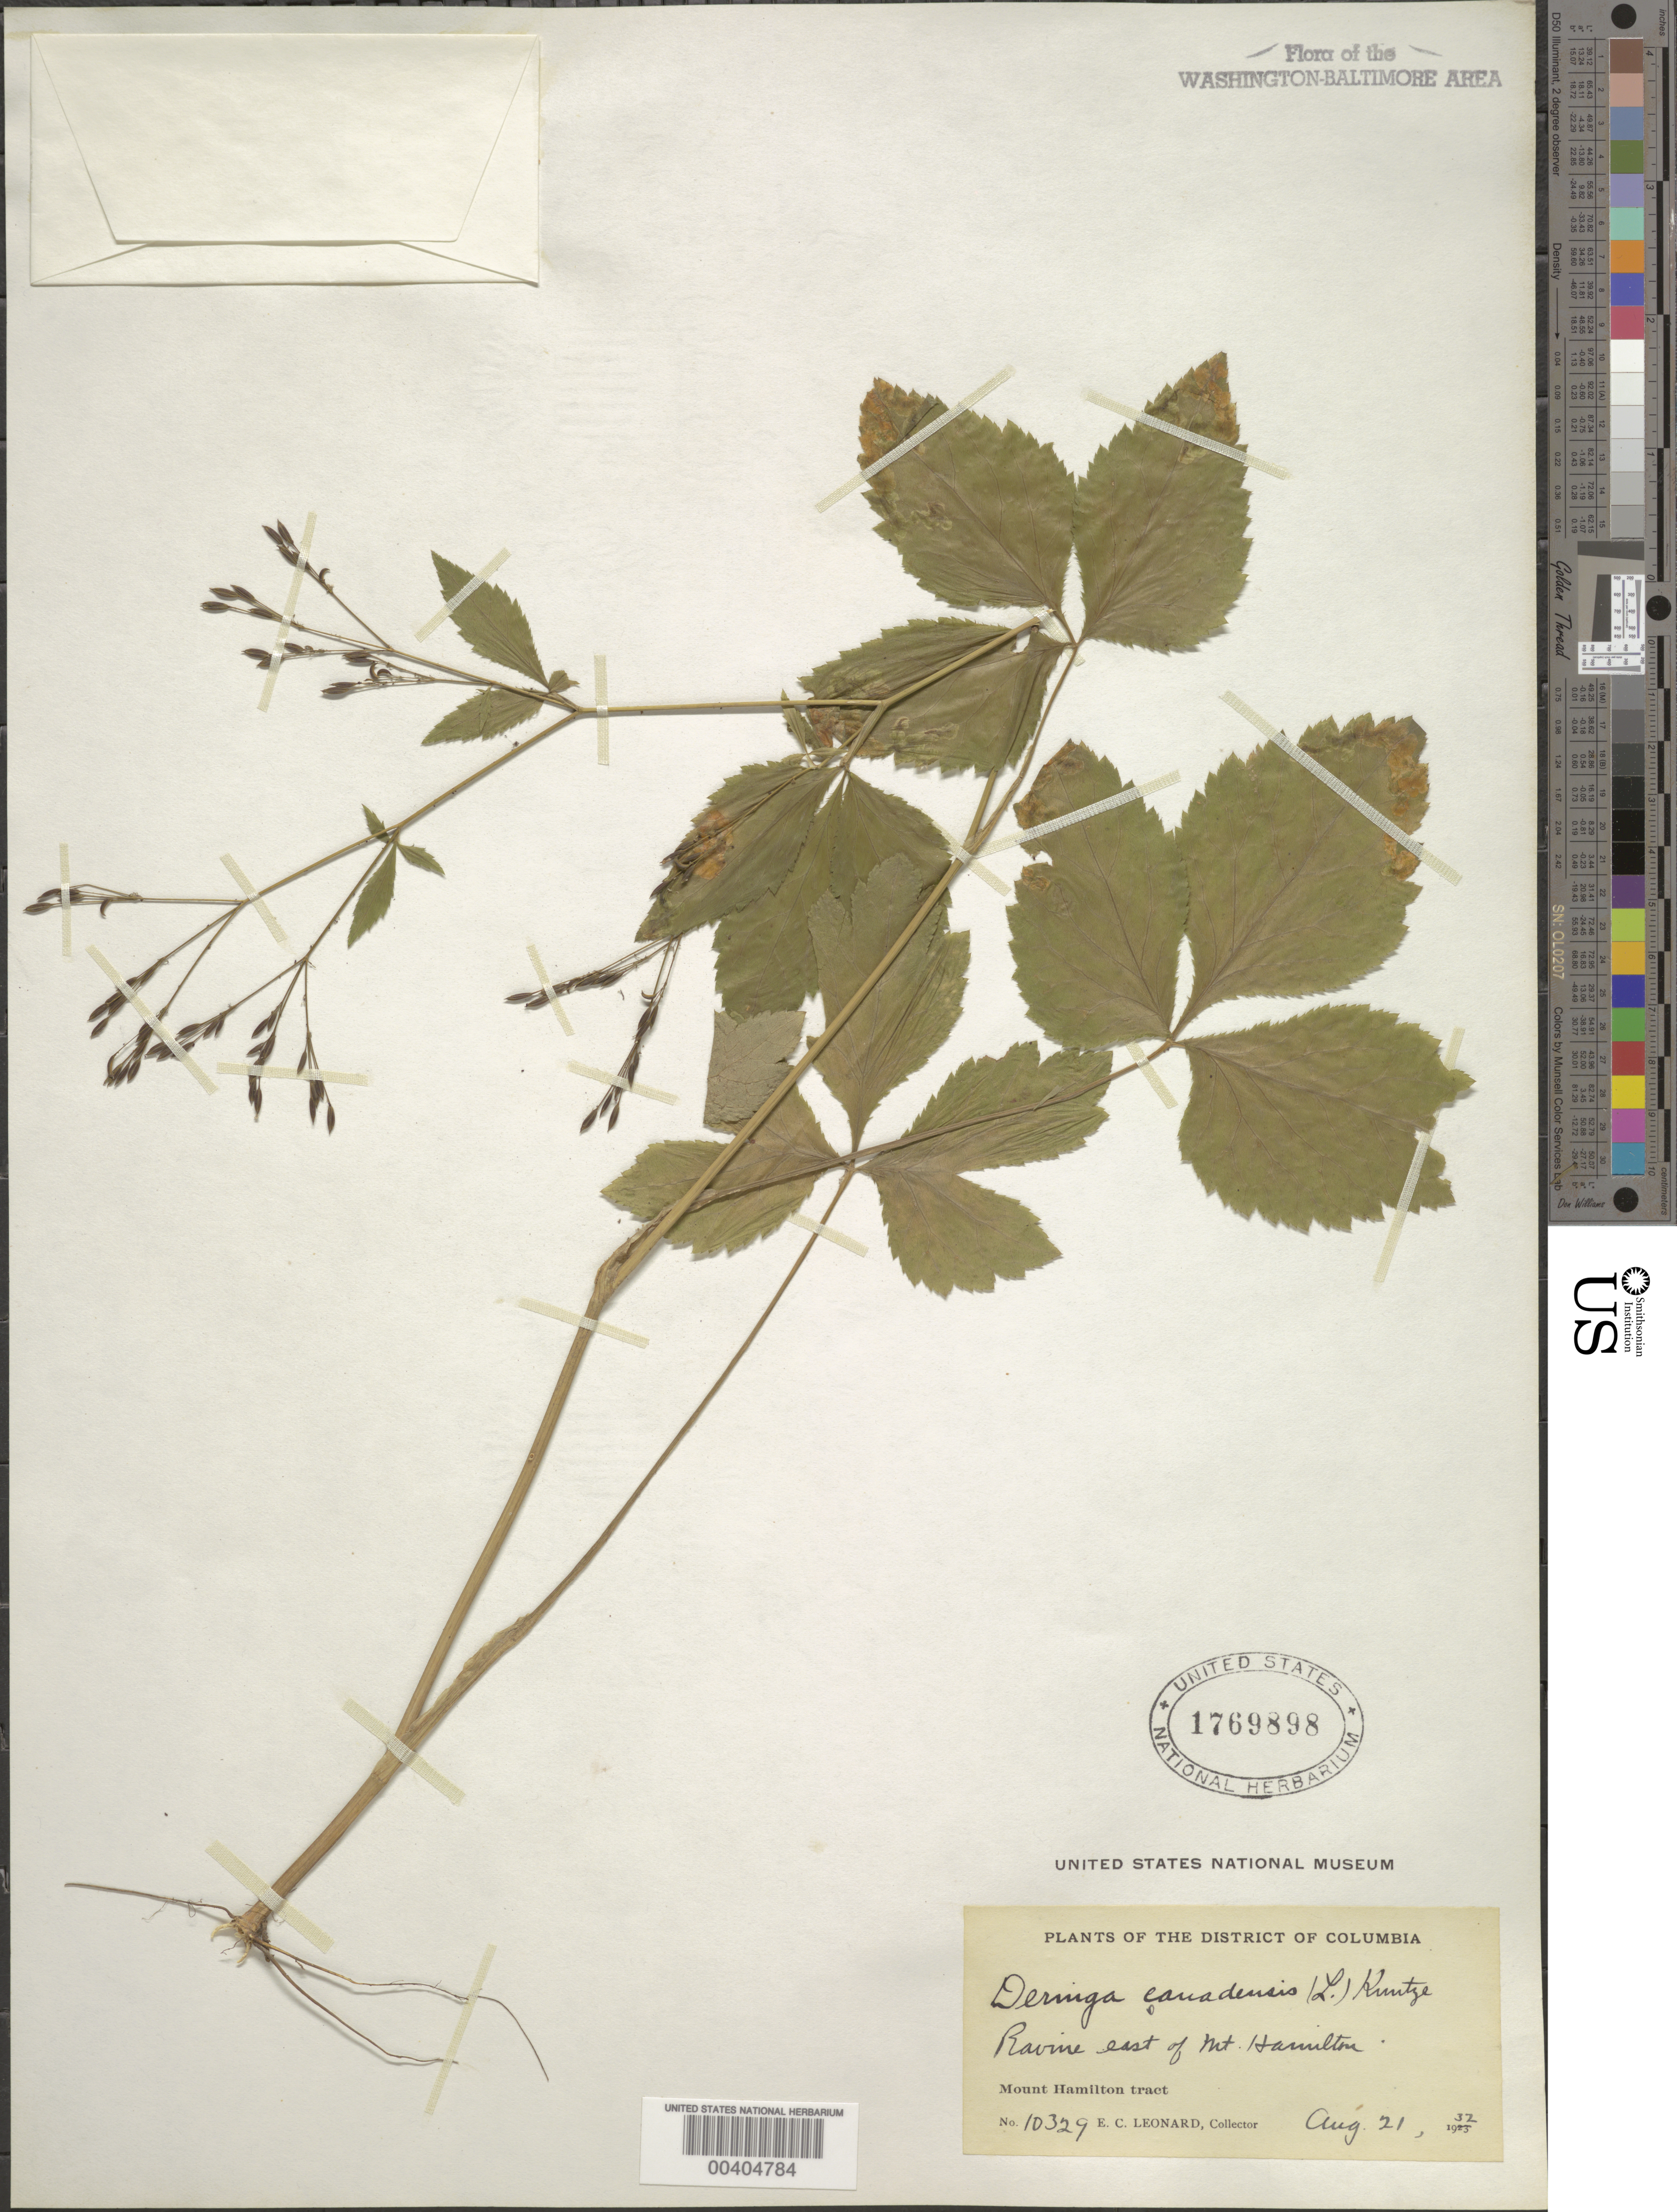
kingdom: Plantae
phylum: Tracheophyta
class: Magnoliopsida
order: Apiales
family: Apiaceae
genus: Cryptotaenia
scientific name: Cryptotaenia canadensis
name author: (L.) DC.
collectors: E. C. Leonard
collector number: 10329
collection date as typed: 21 Aug 1932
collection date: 1932-08-21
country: United States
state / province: District of Columbia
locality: East of Mount Hamilton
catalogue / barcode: US 1769898